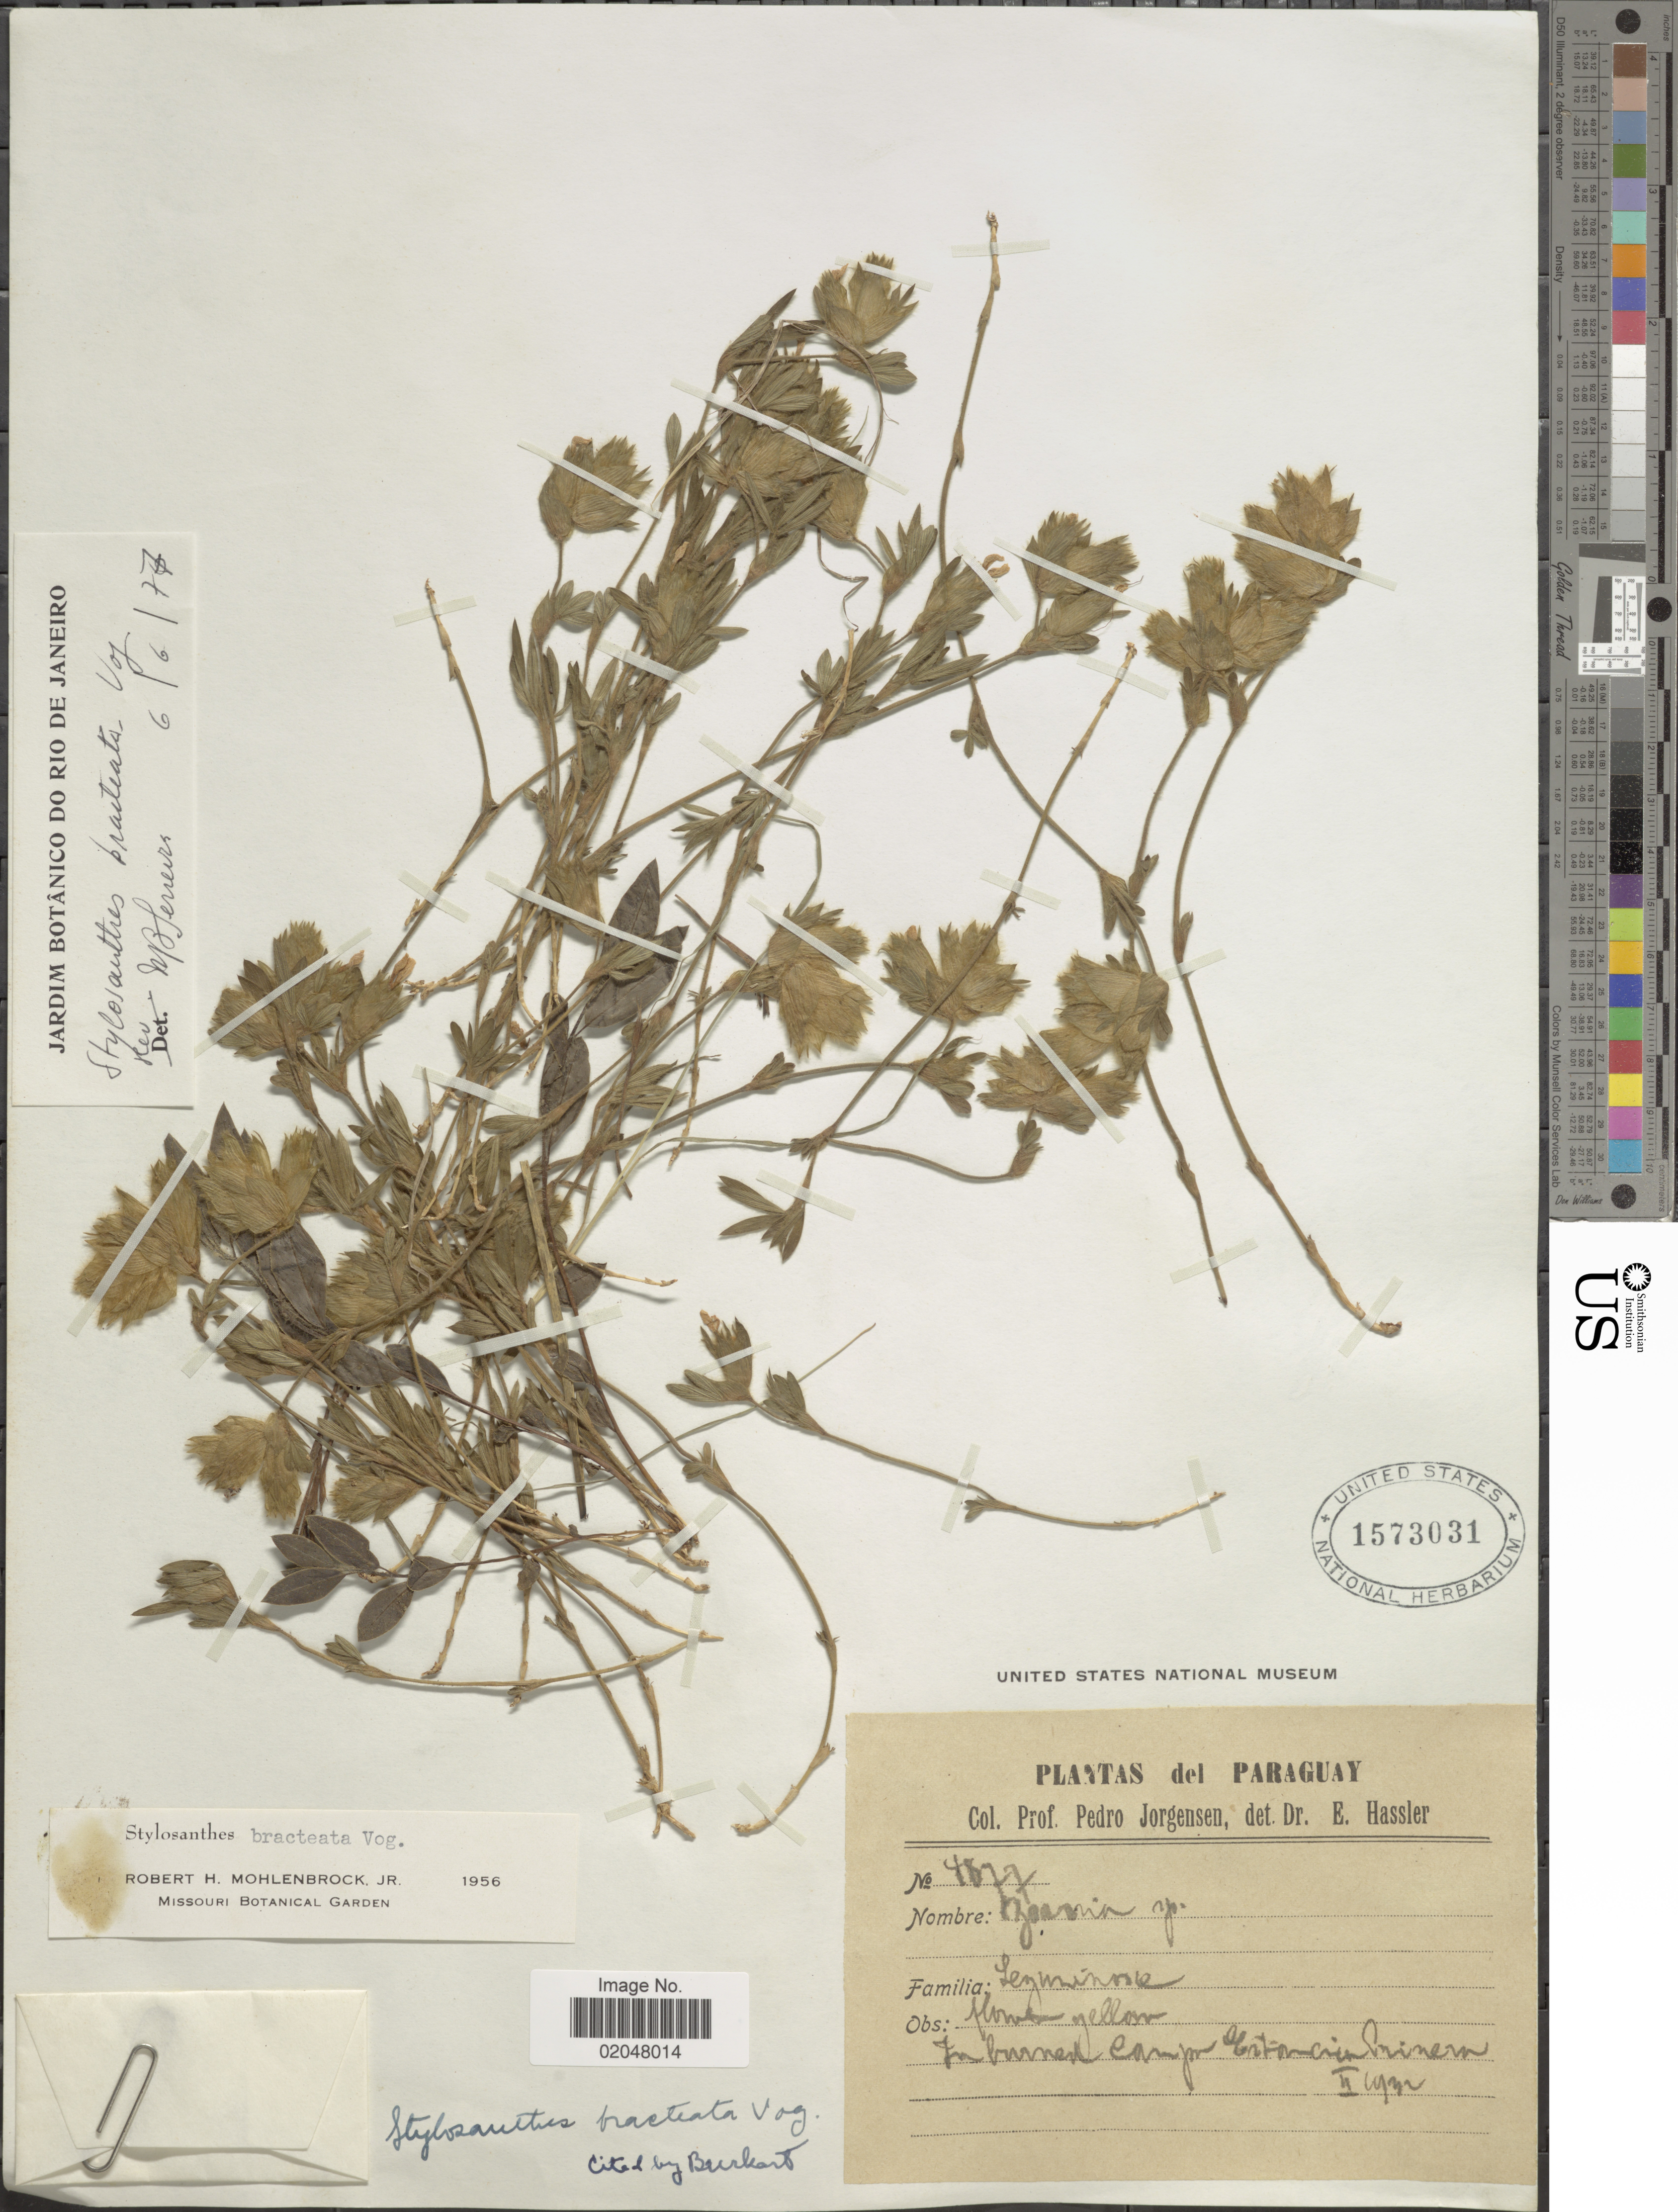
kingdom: Plantae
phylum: Tracheophyta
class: Magnoliopsida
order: Fabales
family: Fabaceae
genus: Stylosanthes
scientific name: Stylosanthes bracteata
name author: Vogel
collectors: P. Jörgensen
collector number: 4677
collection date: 1932-02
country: Paraguay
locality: In burned campo Estancia Prinezen [interpreted]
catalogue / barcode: US 1573031